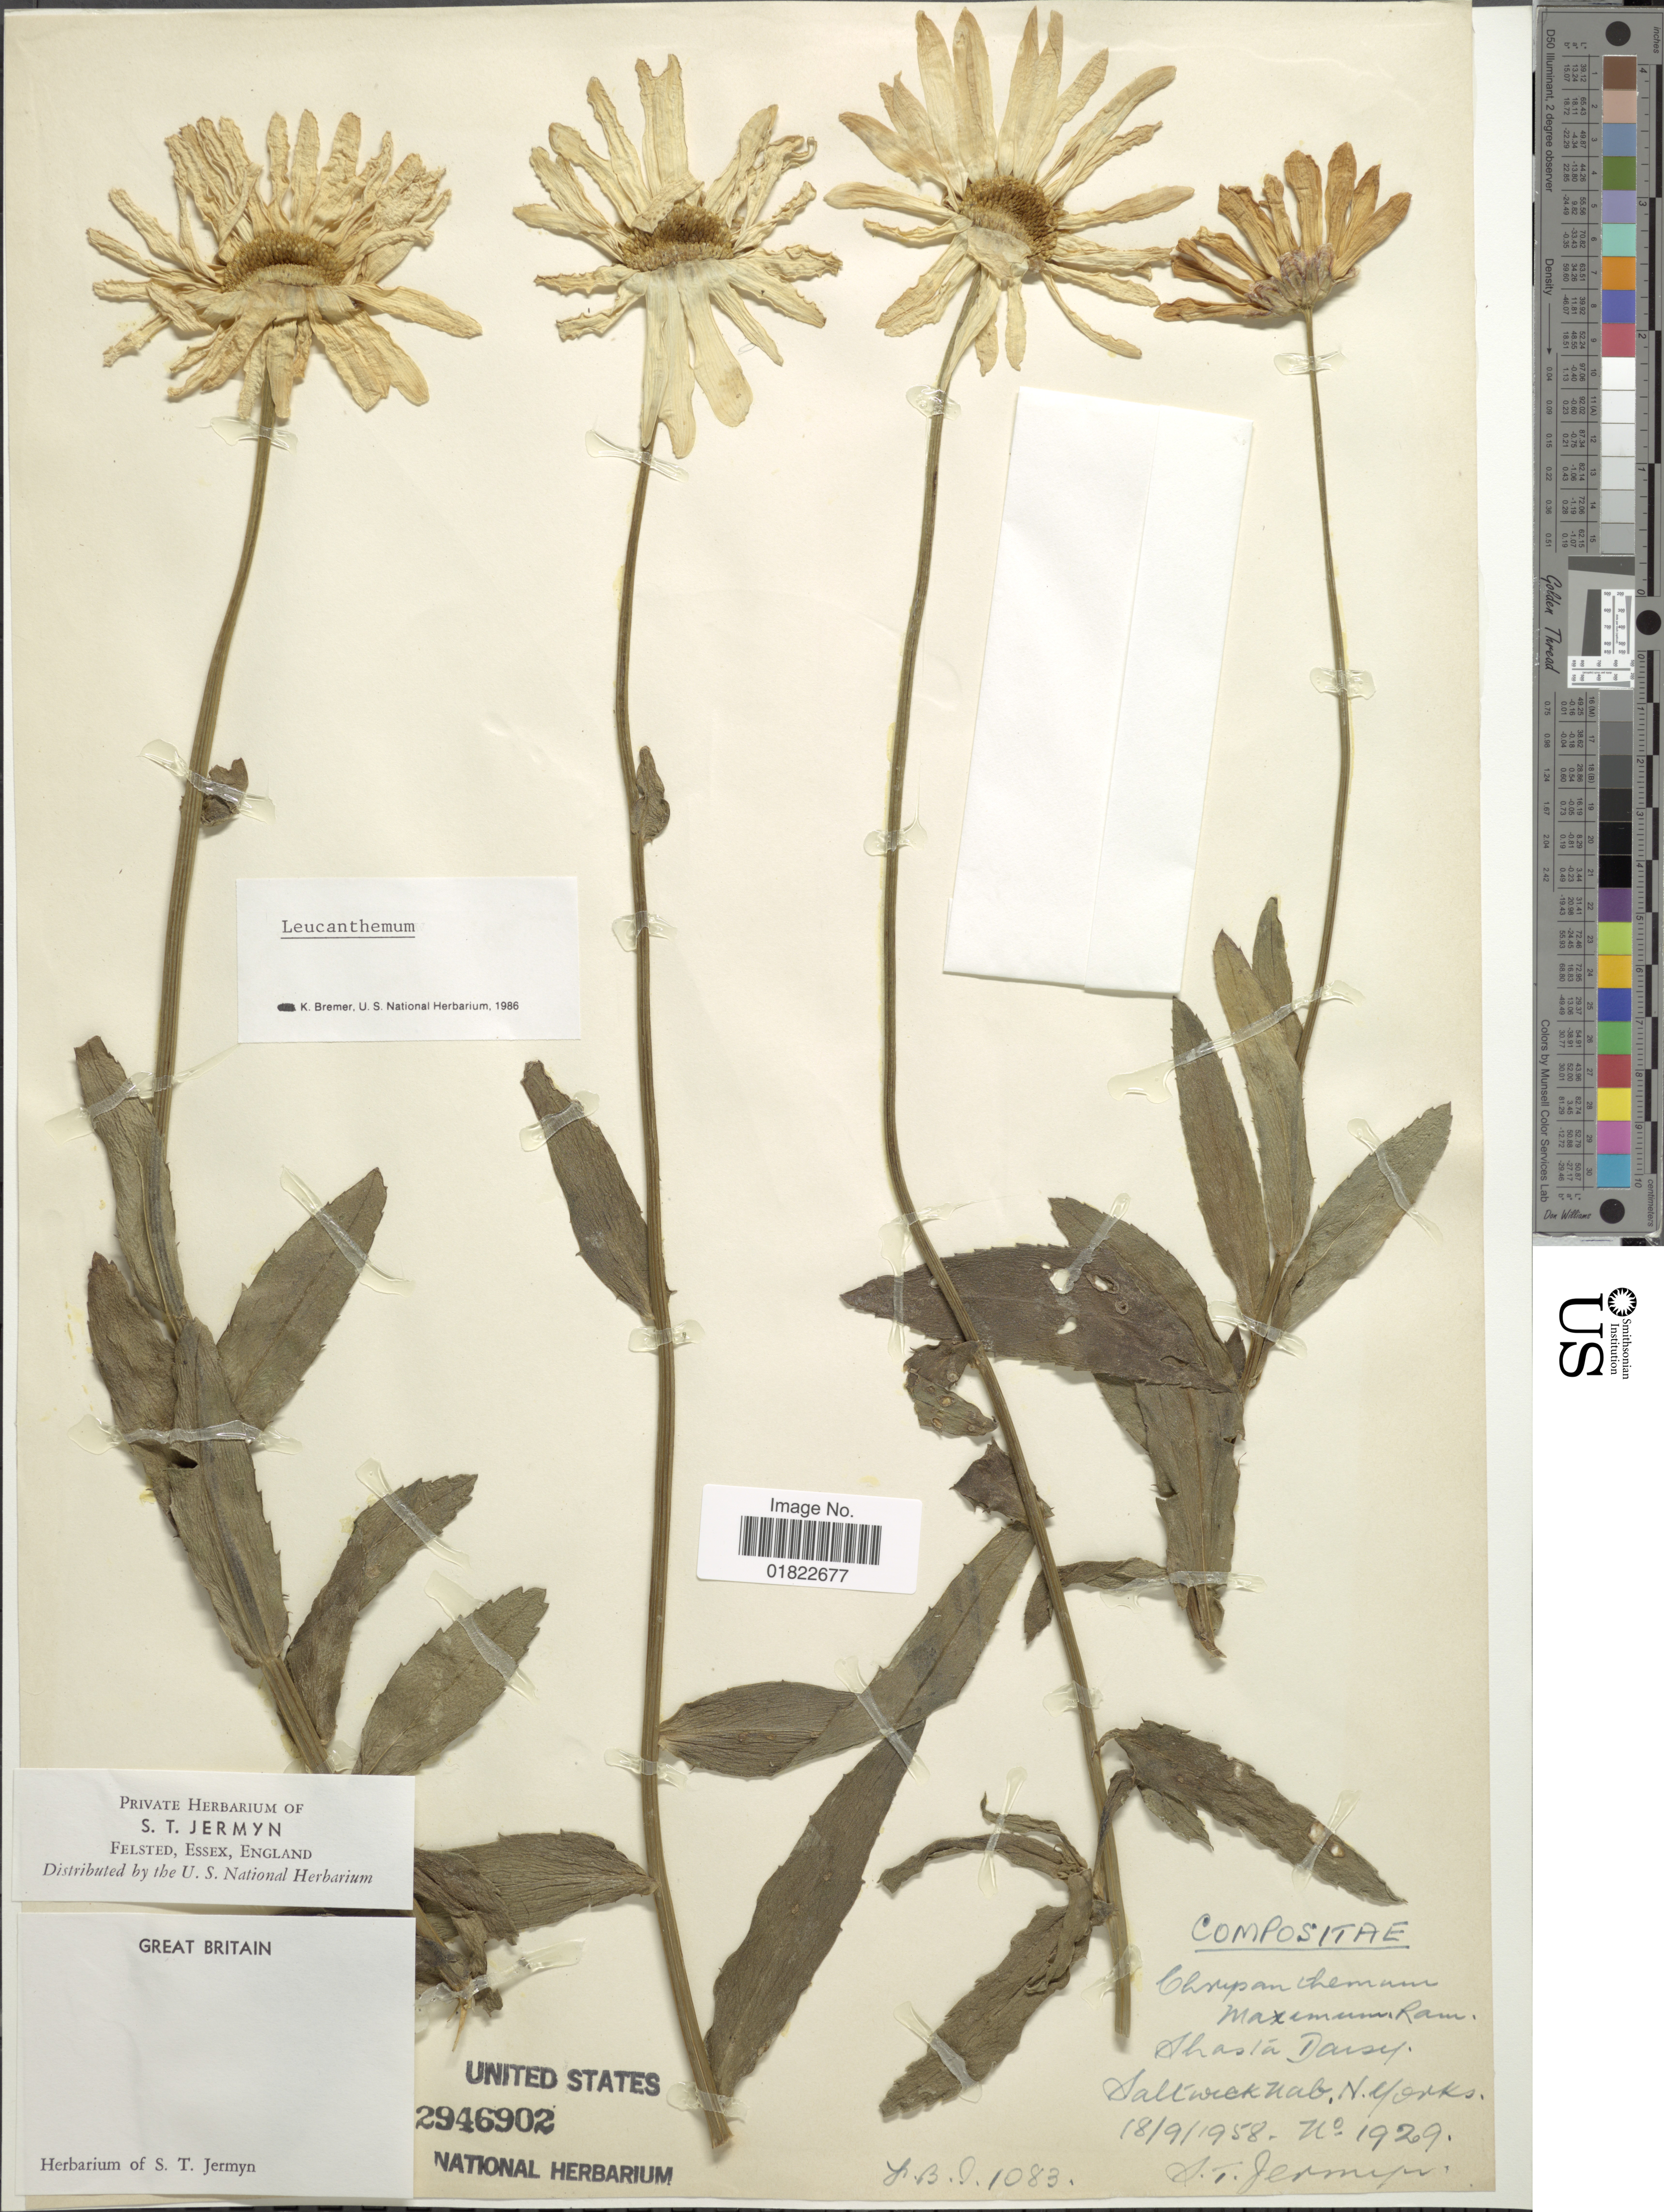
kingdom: Plantae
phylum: Tracheophyta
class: Magnoliopsida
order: Asterales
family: Asteraceae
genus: Leucanthemum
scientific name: Leucanthemum maximum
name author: (Ramond) DC.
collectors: S. Jermyn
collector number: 1929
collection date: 1958-09-18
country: United Kingdom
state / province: England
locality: Saltwick, N. Yorkshire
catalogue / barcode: US 2946902